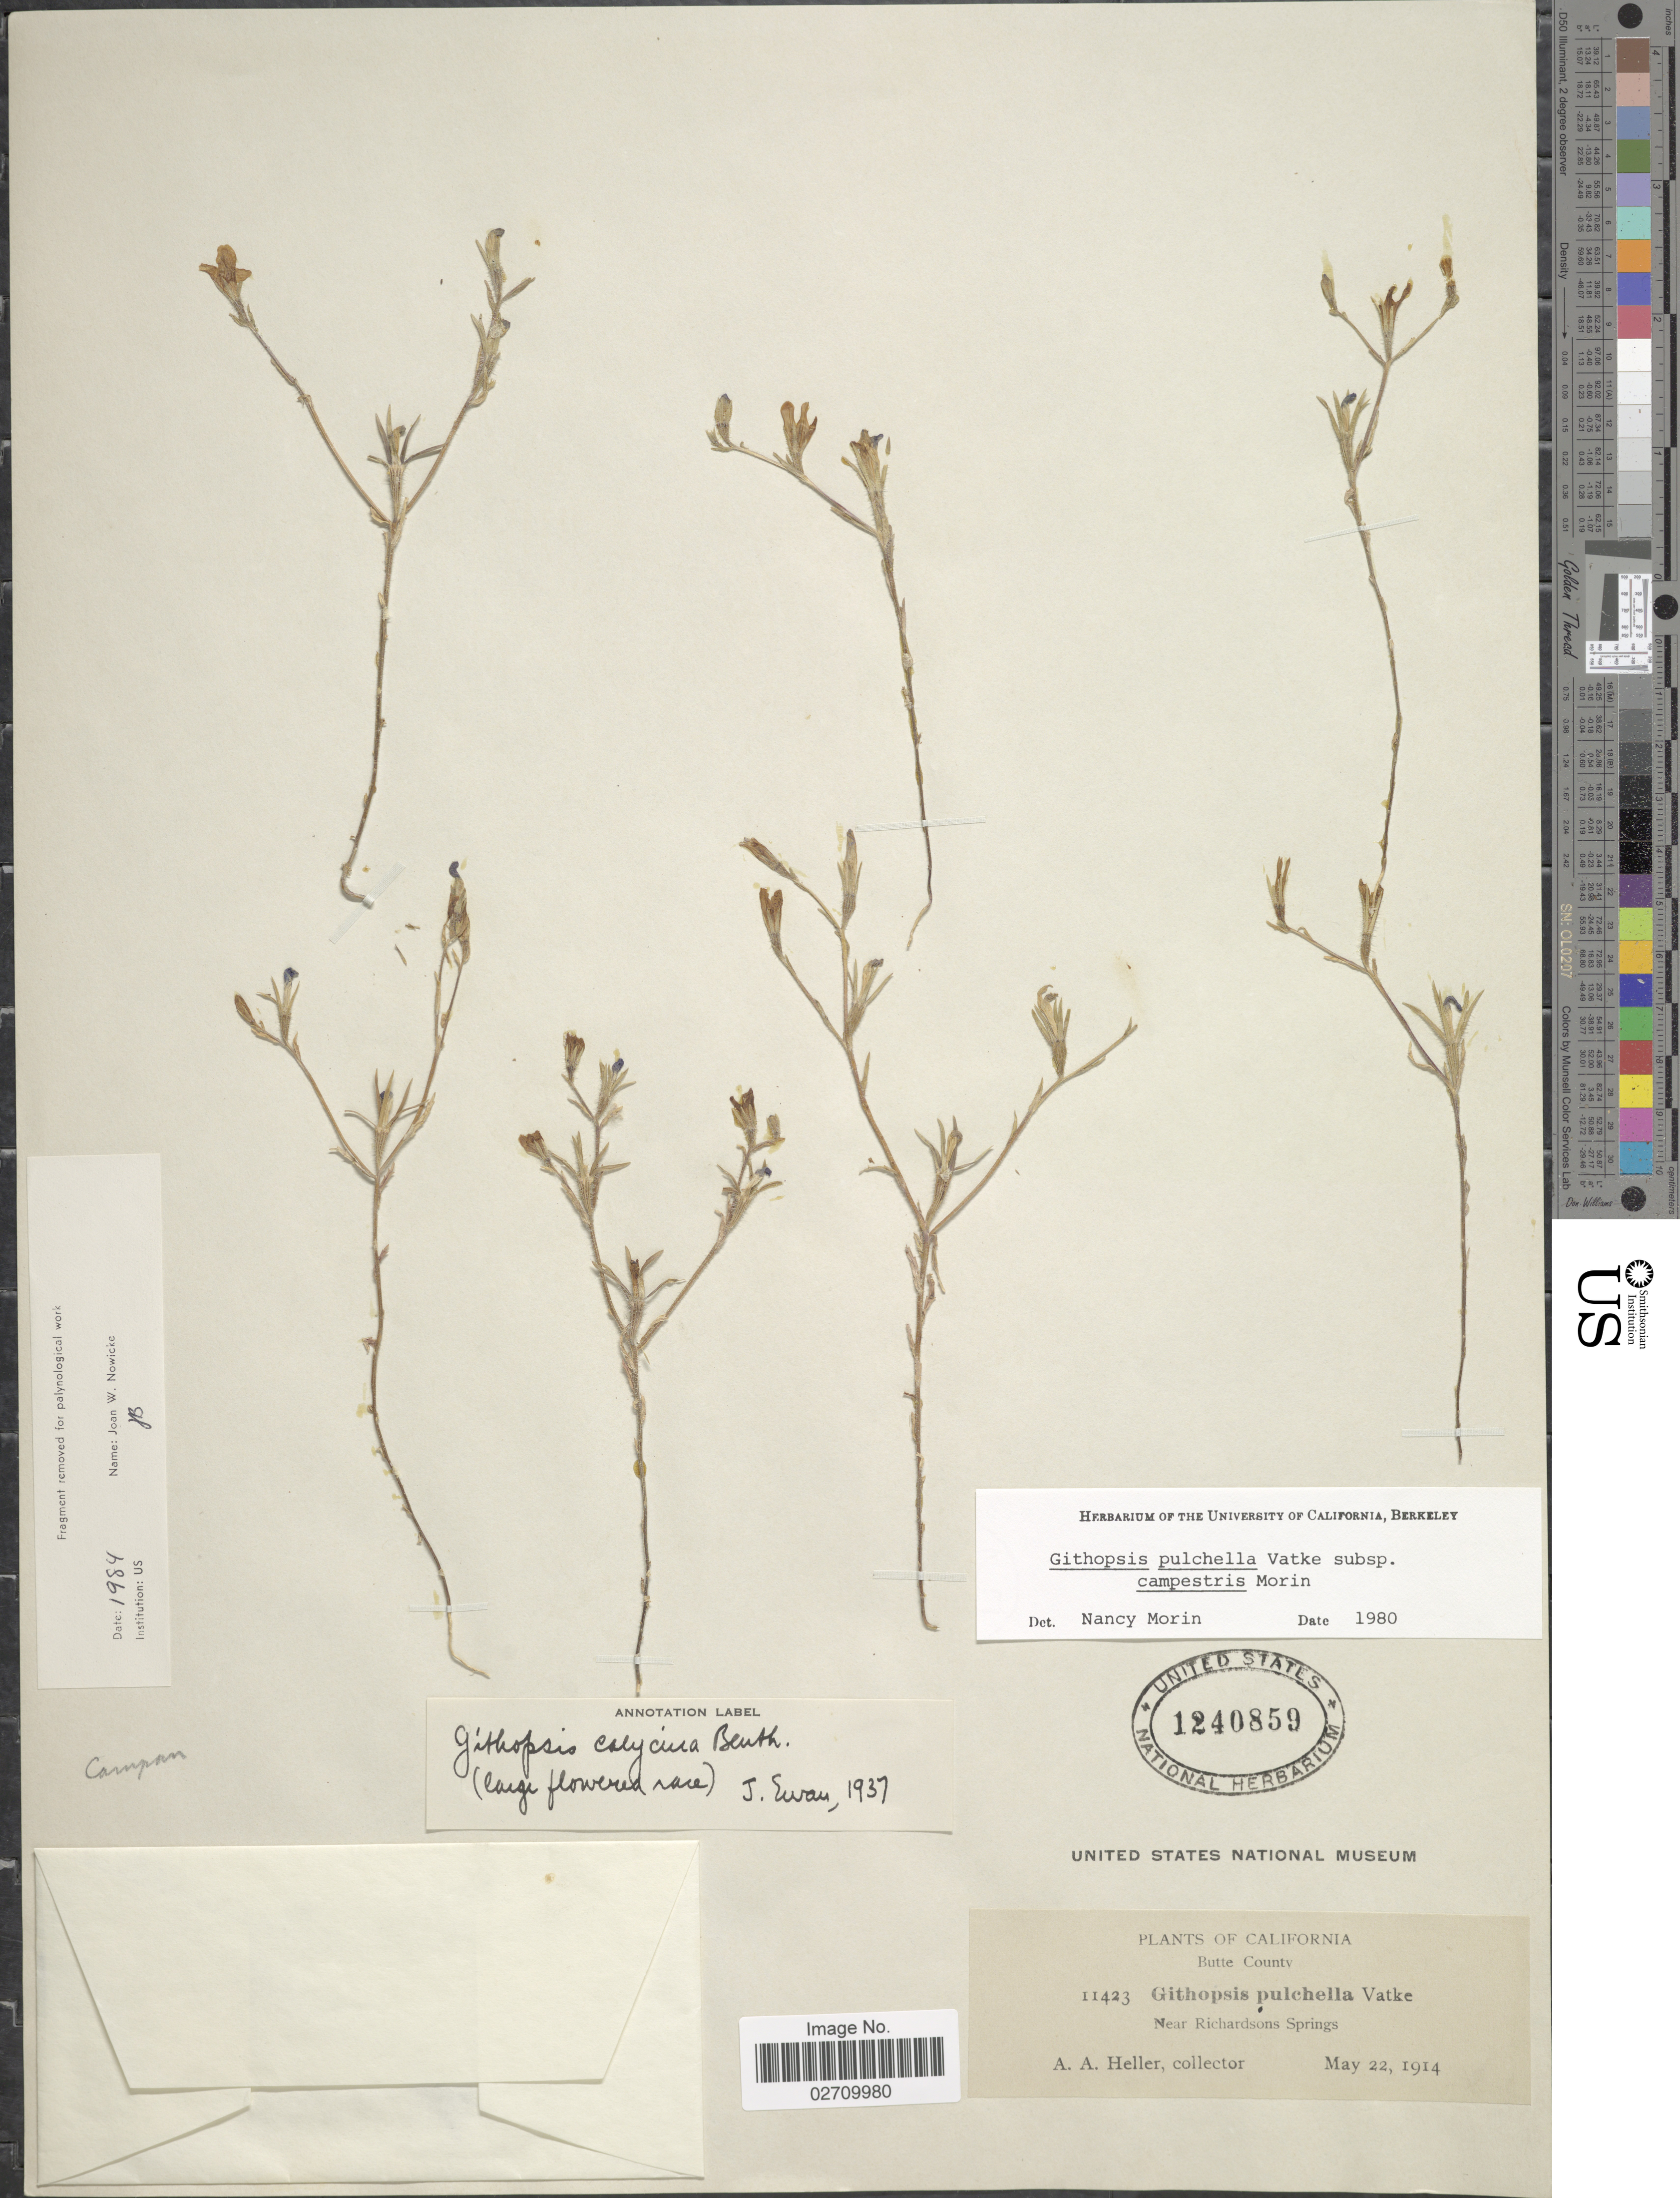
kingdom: Plantae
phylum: Tracheophyta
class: Magnoliopsida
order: Asterales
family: Campanulaceae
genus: Githopsis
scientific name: Githopsis pulchella subsp. campestris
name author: Morin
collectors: A. A. Heller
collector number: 11423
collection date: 1914-05-22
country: United States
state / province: California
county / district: Butte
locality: Butte County. Near Richardson Springs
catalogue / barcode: US 1240859